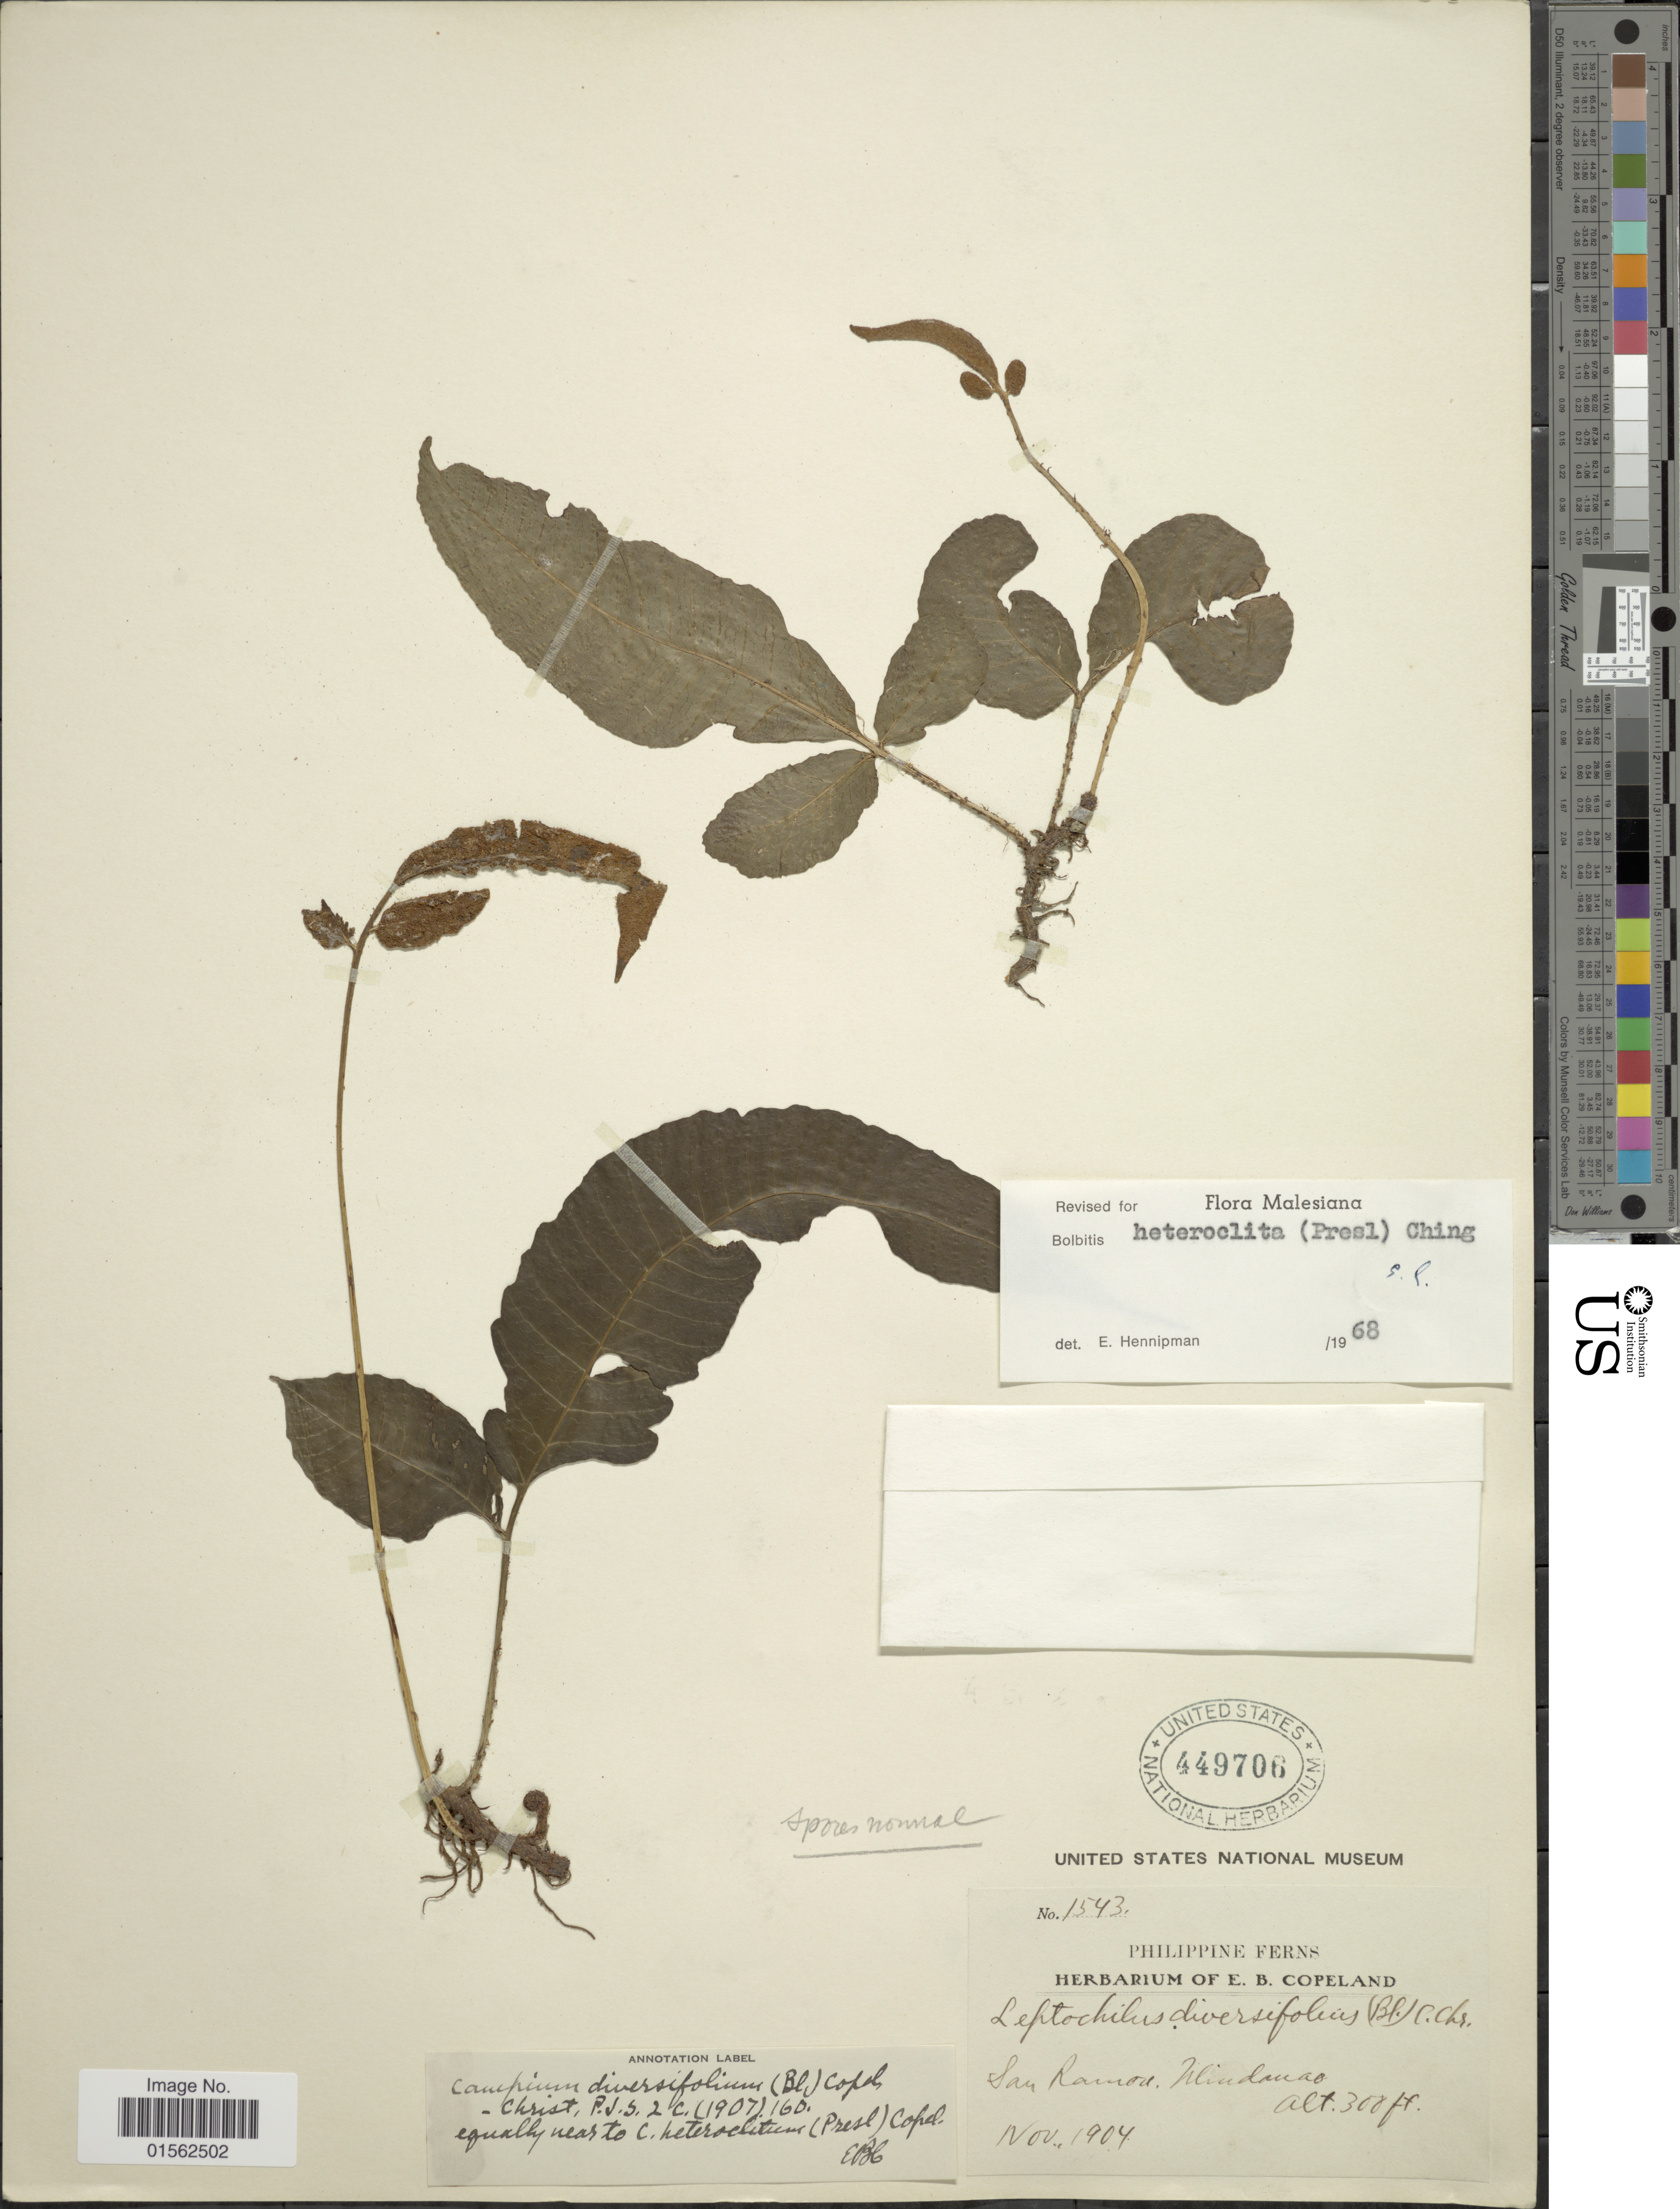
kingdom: Plantae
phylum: Tracheophyta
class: Polypodiopsida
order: Polypodiales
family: Dryopteridaceae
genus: Bolbitis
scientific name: Bolbitis heteroclita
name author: (C. Presl) Ching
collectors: E. B. Copeland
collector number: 1543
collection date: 1904-11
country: Philippines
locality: San Ramon, Mindanao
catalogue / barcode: US 449706